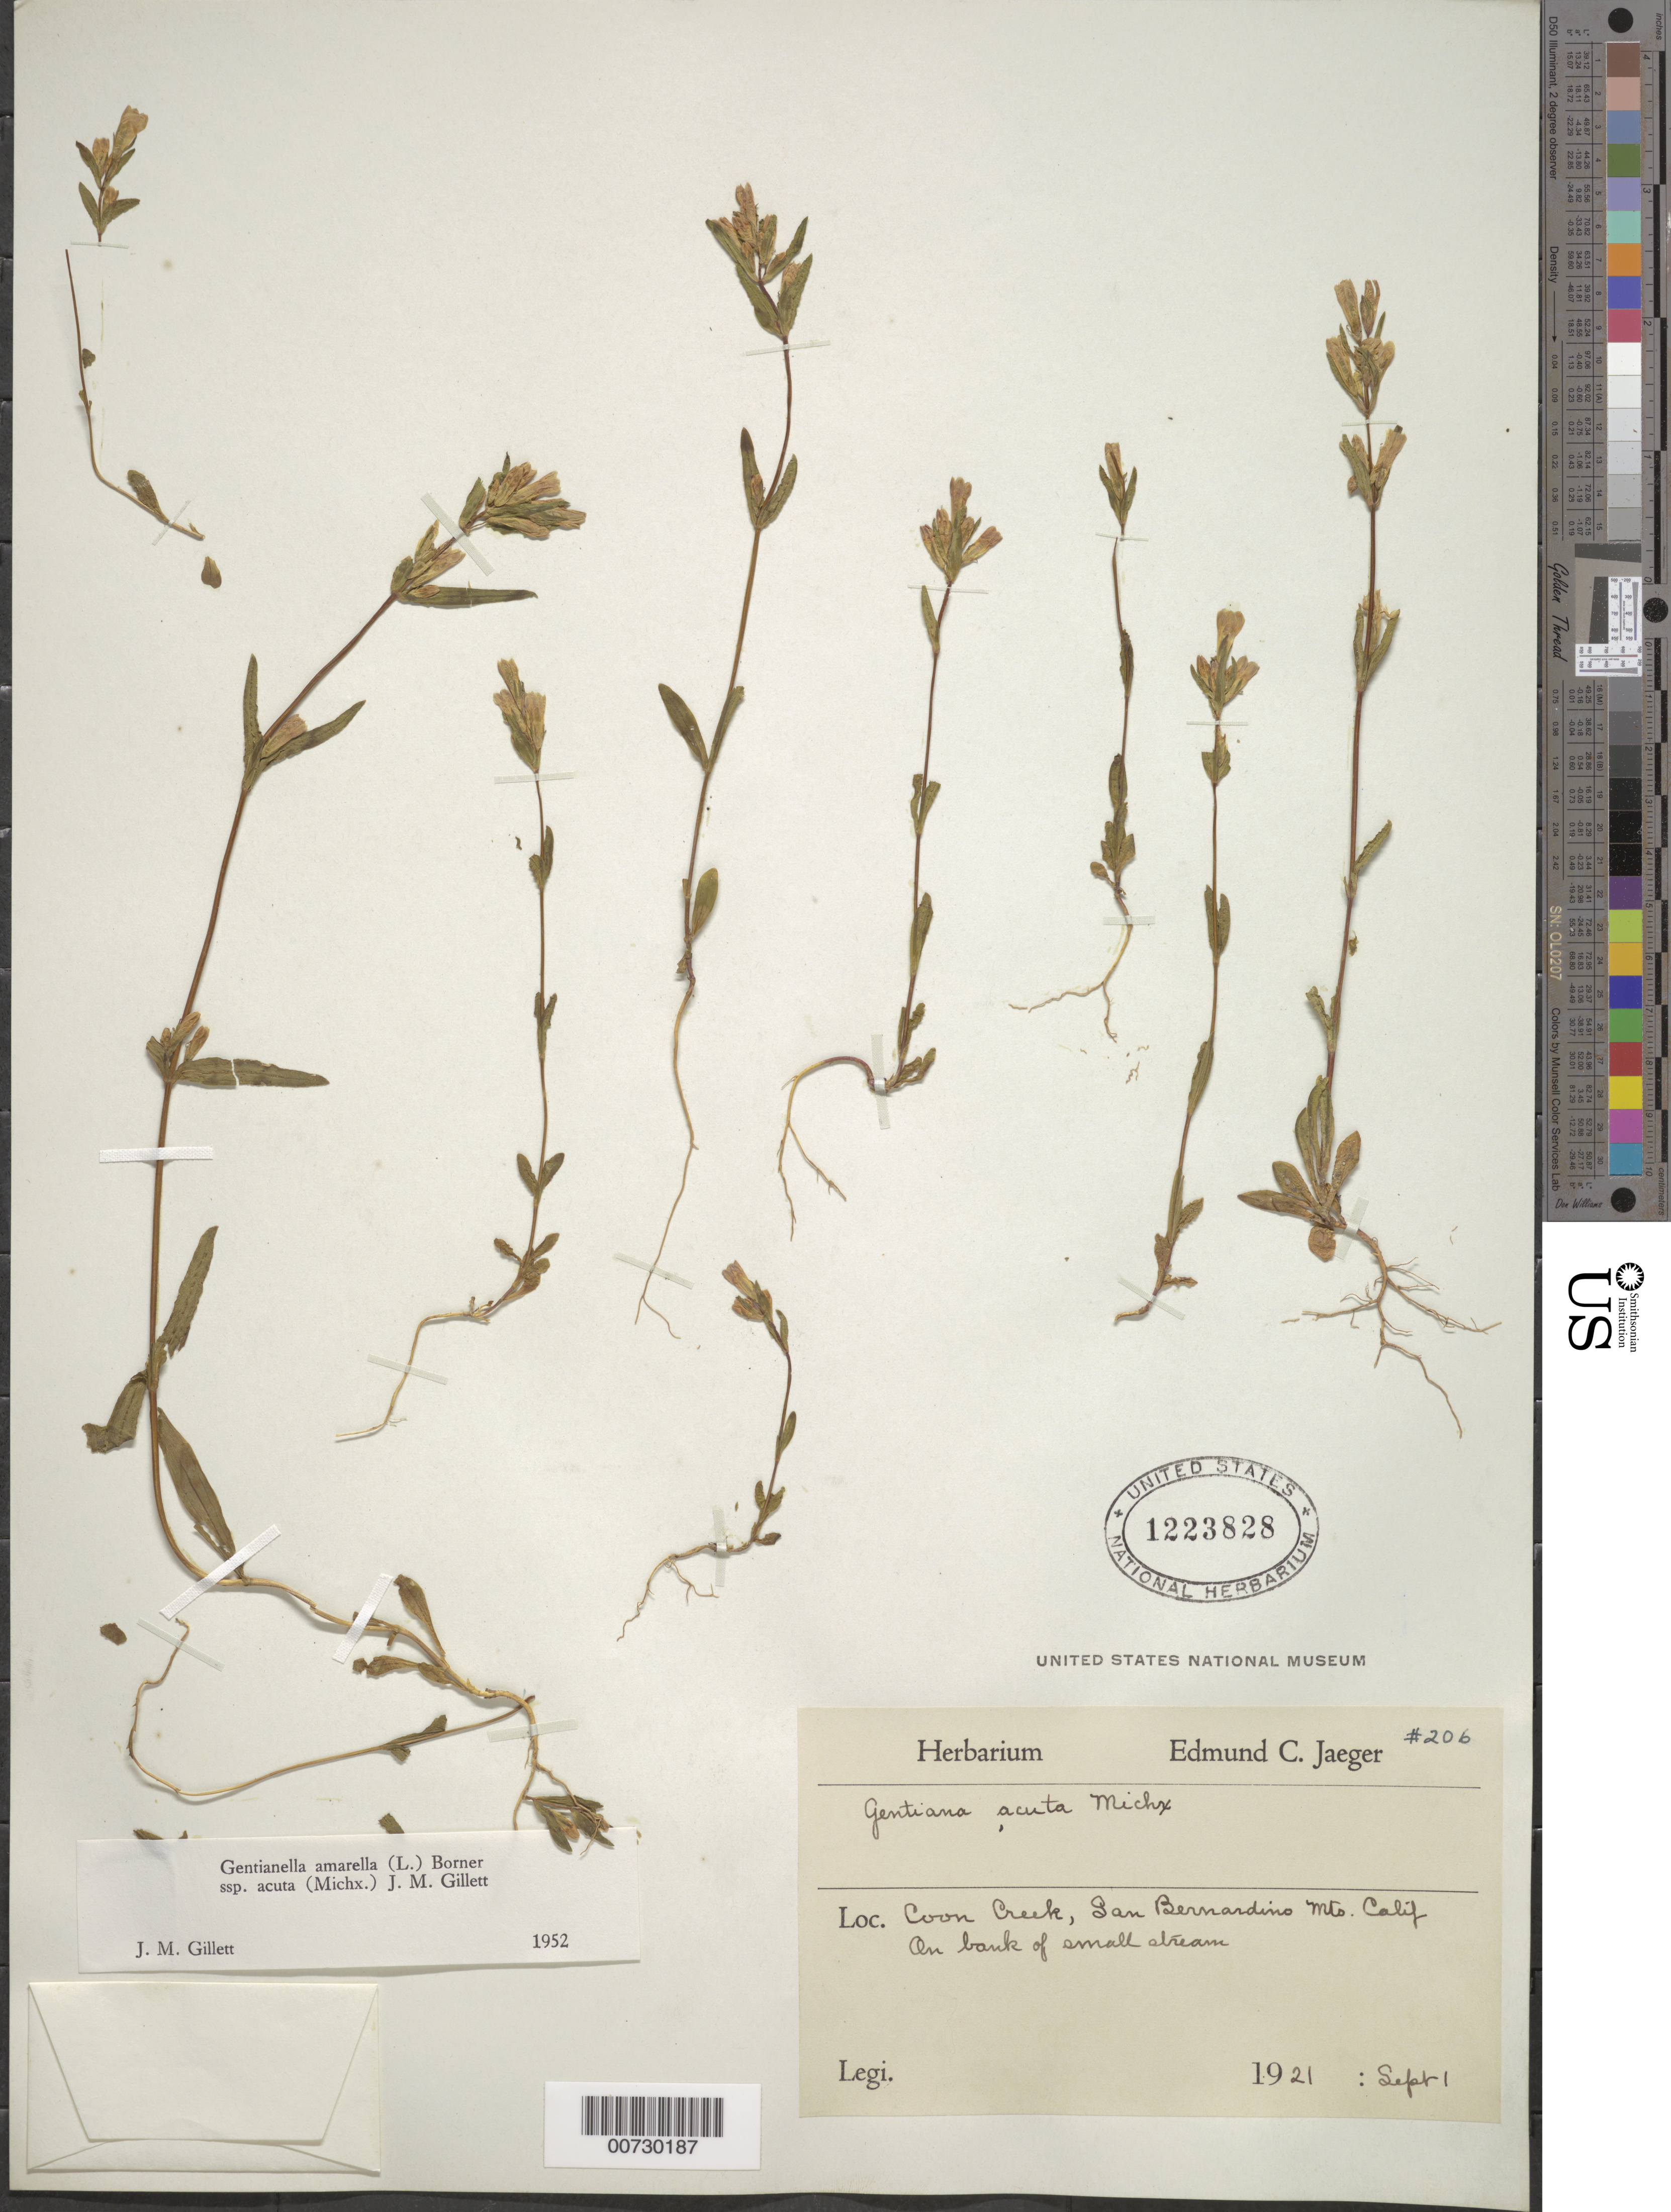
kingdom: Plantae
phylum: Tracheophyta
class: Magnoliopsida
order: Gentianales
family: Gentianaceae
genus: Gentianella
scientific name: Gentianella amarella subsp. acuta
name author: (Michx.) J.M. Gillett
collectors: E. Jaeger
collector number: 206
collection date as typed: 1 Sep 1921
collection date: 1921-09-01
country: United States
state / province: California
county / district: Riverside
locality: Coon Creek, San Bernardino Mts.On banks of small stream.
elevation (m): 2286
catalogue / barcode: US 1223828